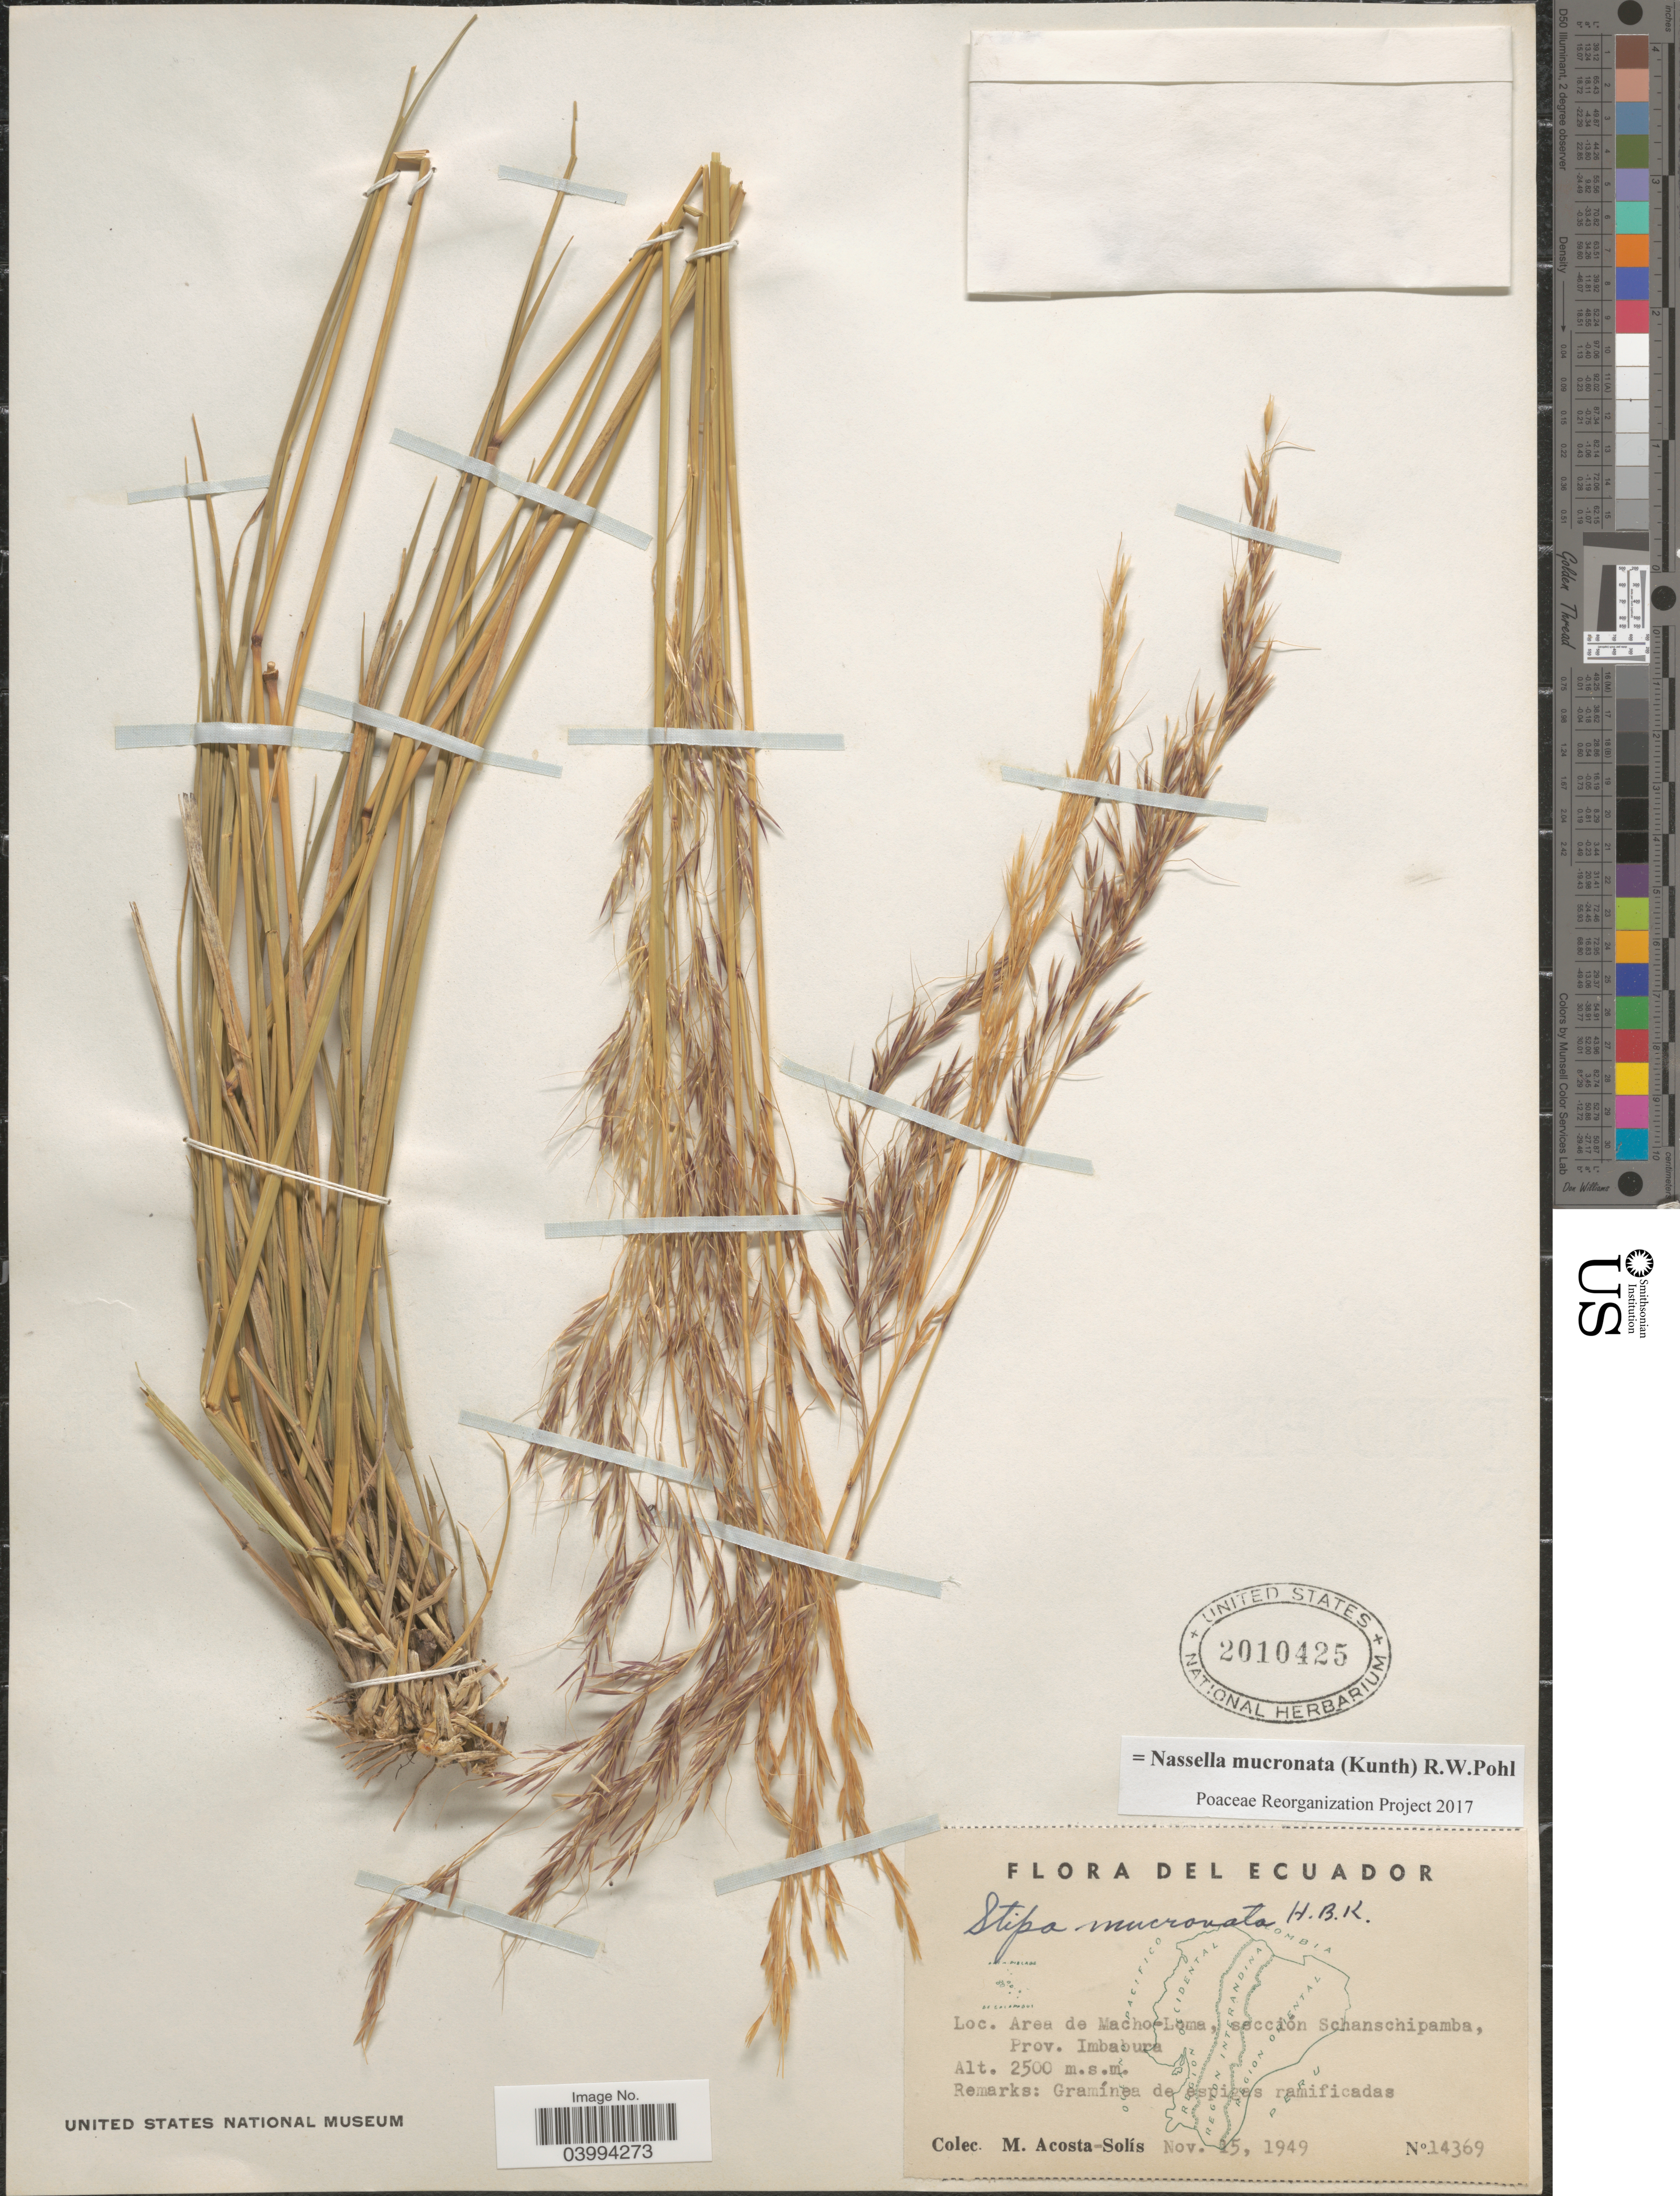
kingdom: Plantae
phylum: Tracheophyta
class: Liliopsida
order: Poales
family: Poaceae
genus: Nassella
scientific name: Nassella mucronata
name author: (Kunth) R.W. Pohl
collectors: M. Acosta Solis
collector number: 14369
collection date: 1949-11-15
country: Ecuador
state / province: Imbabura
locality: Area de Macho-Loma, sección Schanschipamba.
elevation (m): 2500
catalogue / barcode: US 2010425